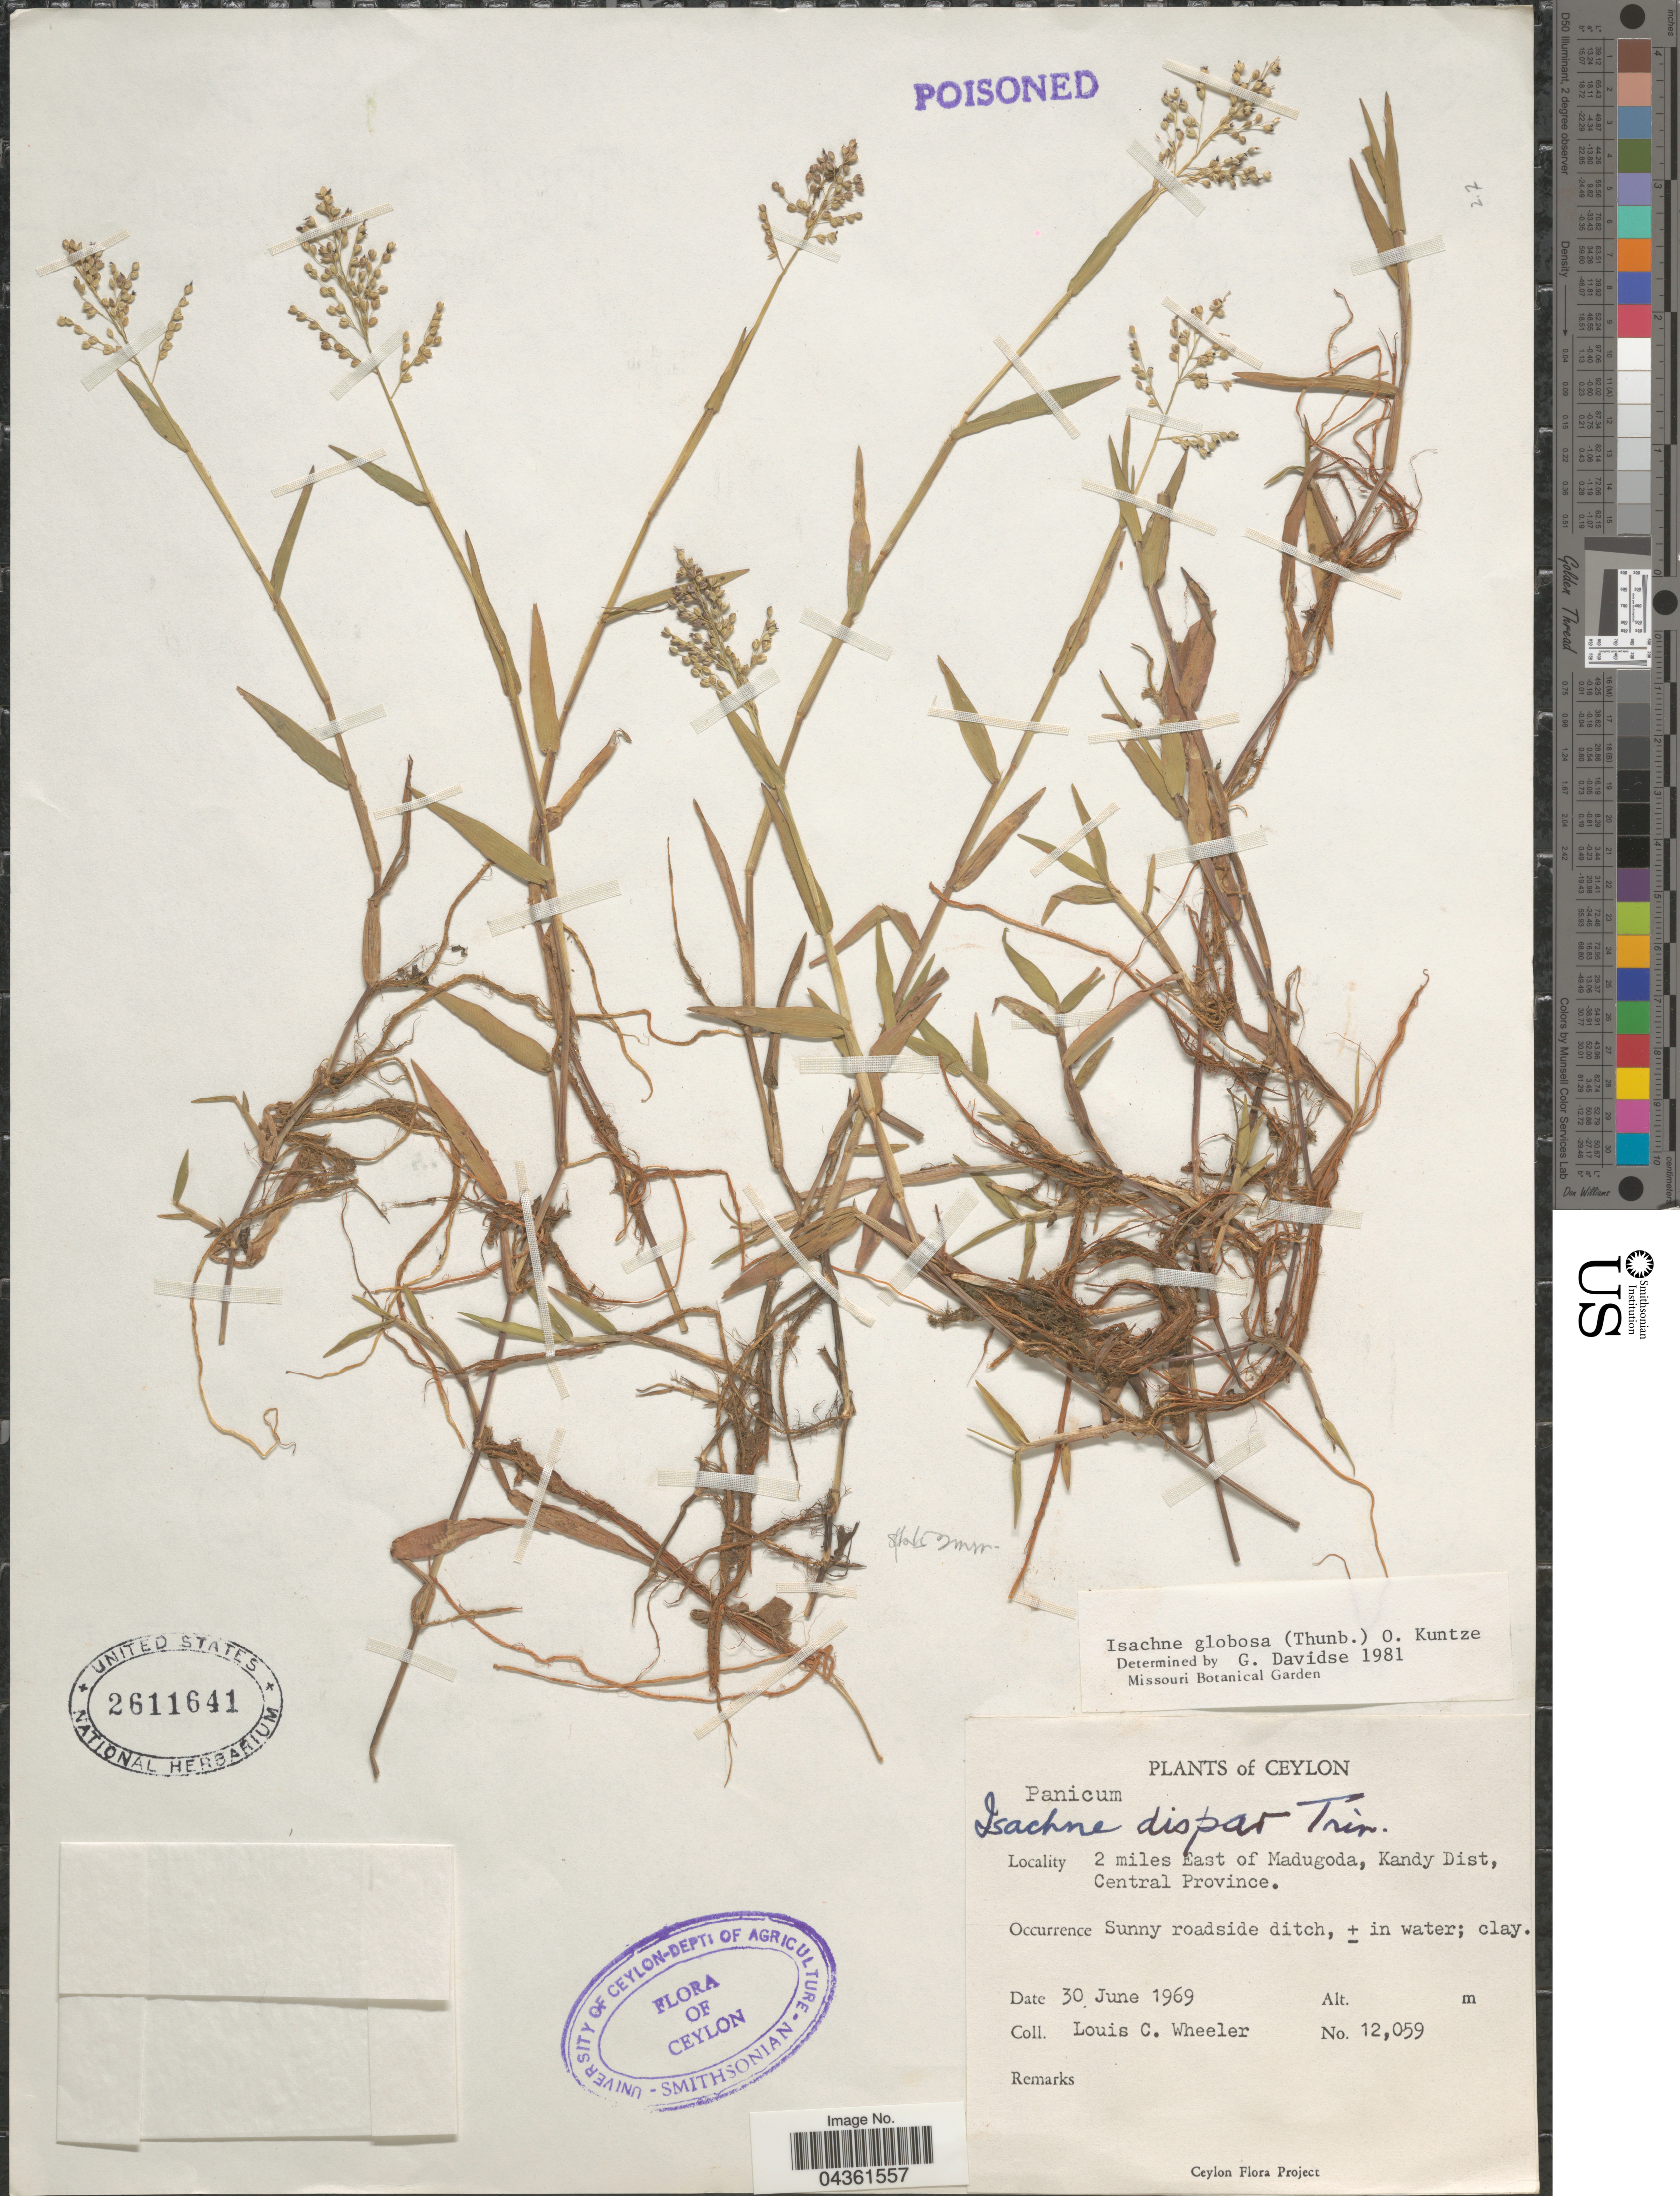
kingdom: Plantae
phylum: Tracheophyta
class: Liliopsida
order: Poales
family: Poaceae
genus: Isachne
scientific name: Isachne globosa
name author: (Thunb.) Kuntze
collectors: L. C. Wheeler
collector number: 12059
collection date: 1969-06-30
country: Sri Lanka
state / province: Central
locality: Ceylon. 2 miles East of Madugoda, Kandy Dist.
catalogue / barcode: US 2611641